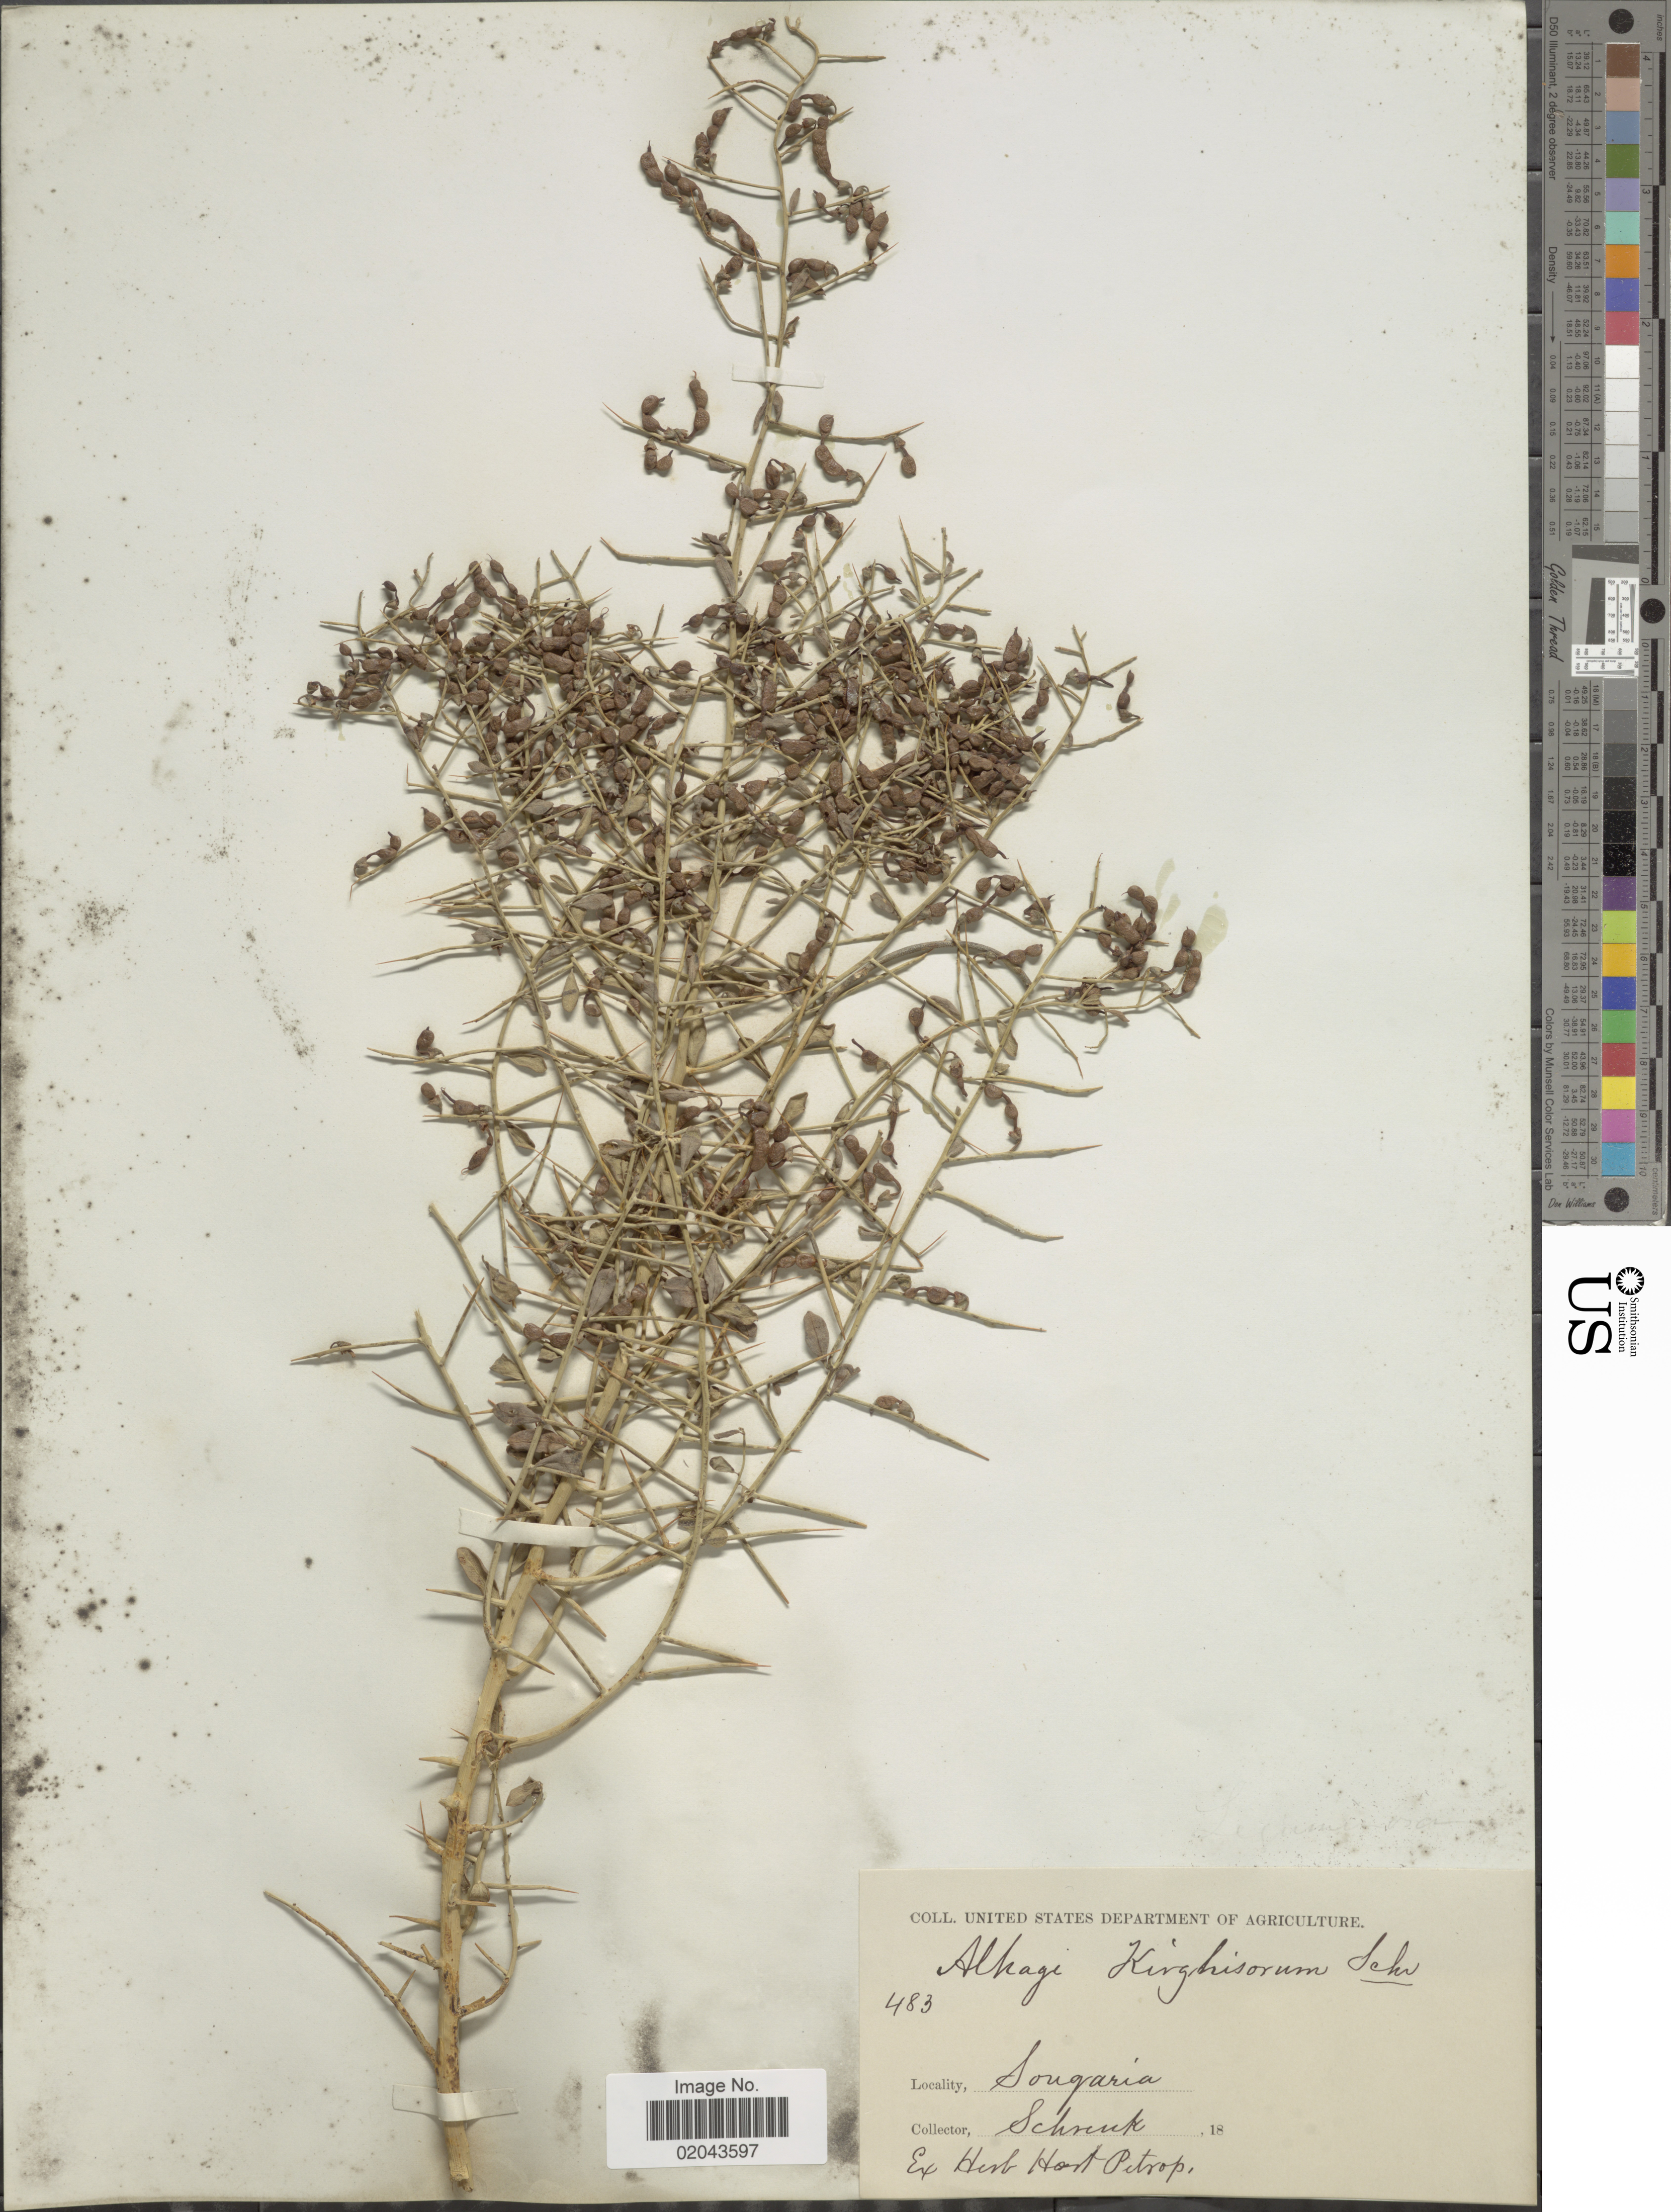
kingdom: Plantae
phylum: Tracheophyta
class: Magnoliopsida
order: Fabales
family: Fabaceae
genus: Alhagi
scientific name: Alhagi kirghisorum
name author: Schrenk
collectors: A.G. Schrenk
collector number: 483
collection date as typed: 18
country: Kazakhstan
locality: Songarei.